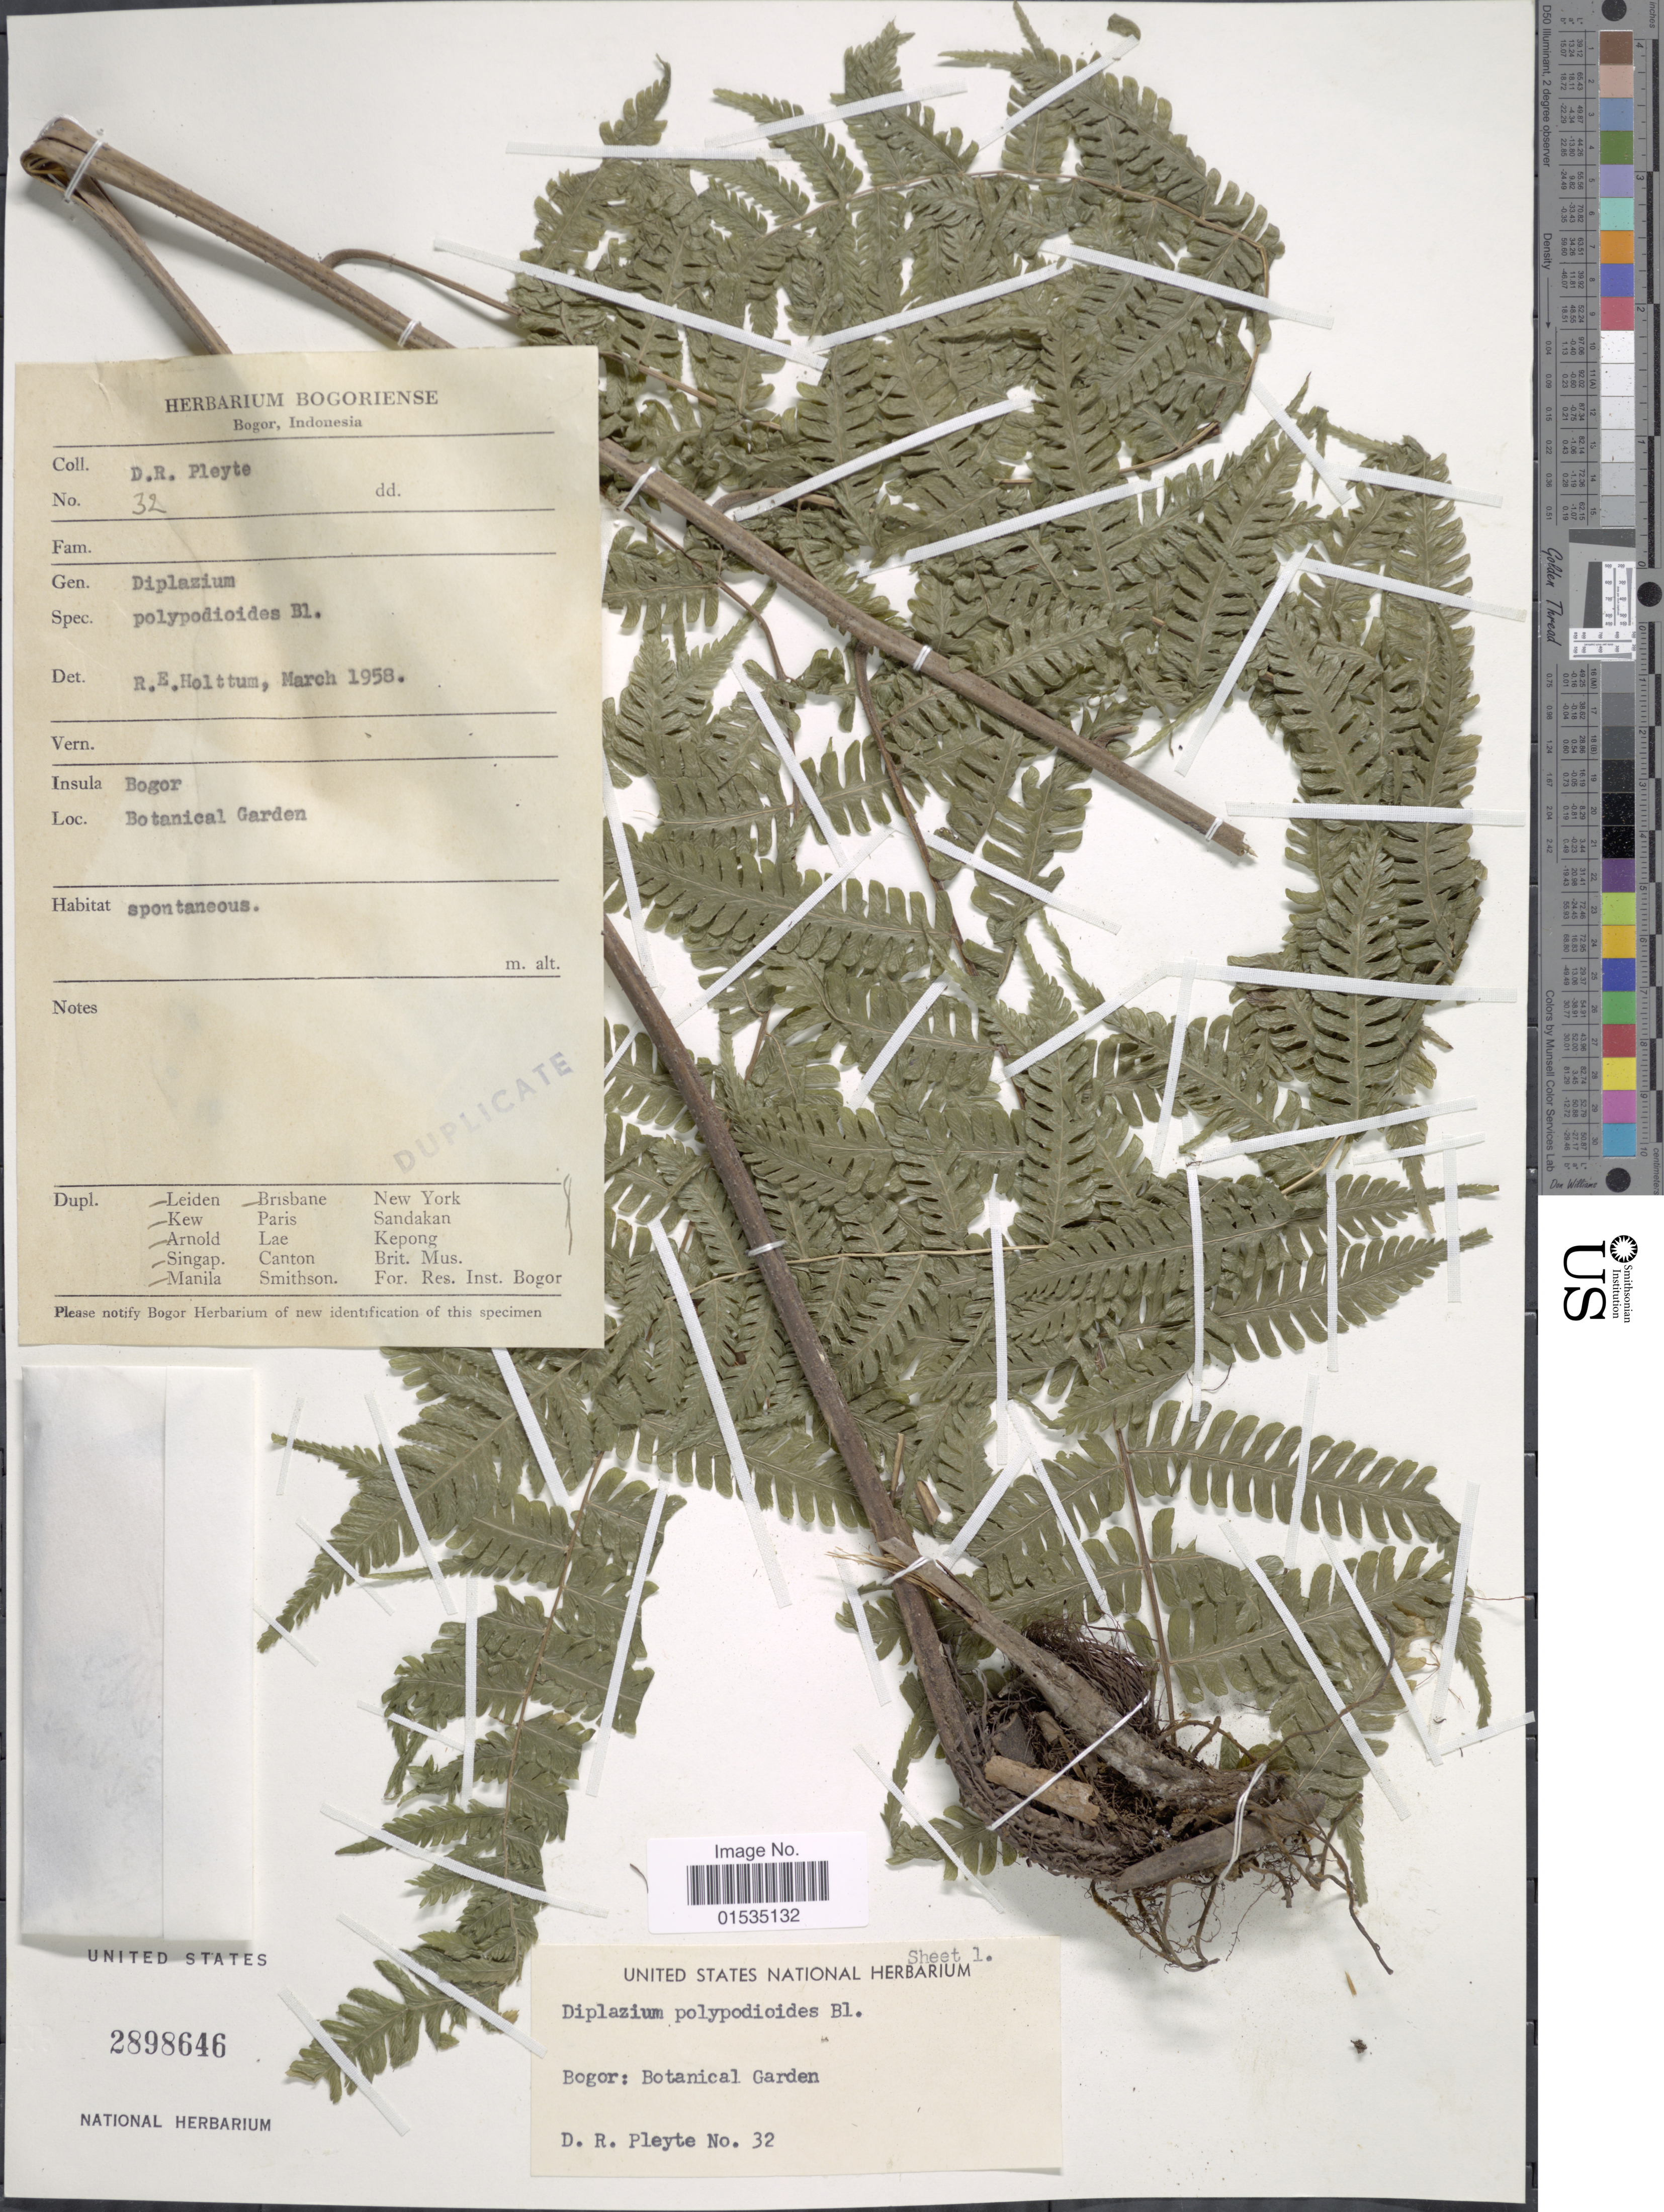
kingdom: Plantae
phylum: Tracheophyta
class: Polypodiopsida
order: Polypodiales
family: Athyriaceae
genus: Diplazium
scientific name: Diplazium polypodioides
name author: Blume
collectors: D. Pleyte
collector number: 32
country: Indonesia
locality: Bogor: Botanical Garden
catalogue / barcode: US 2898646